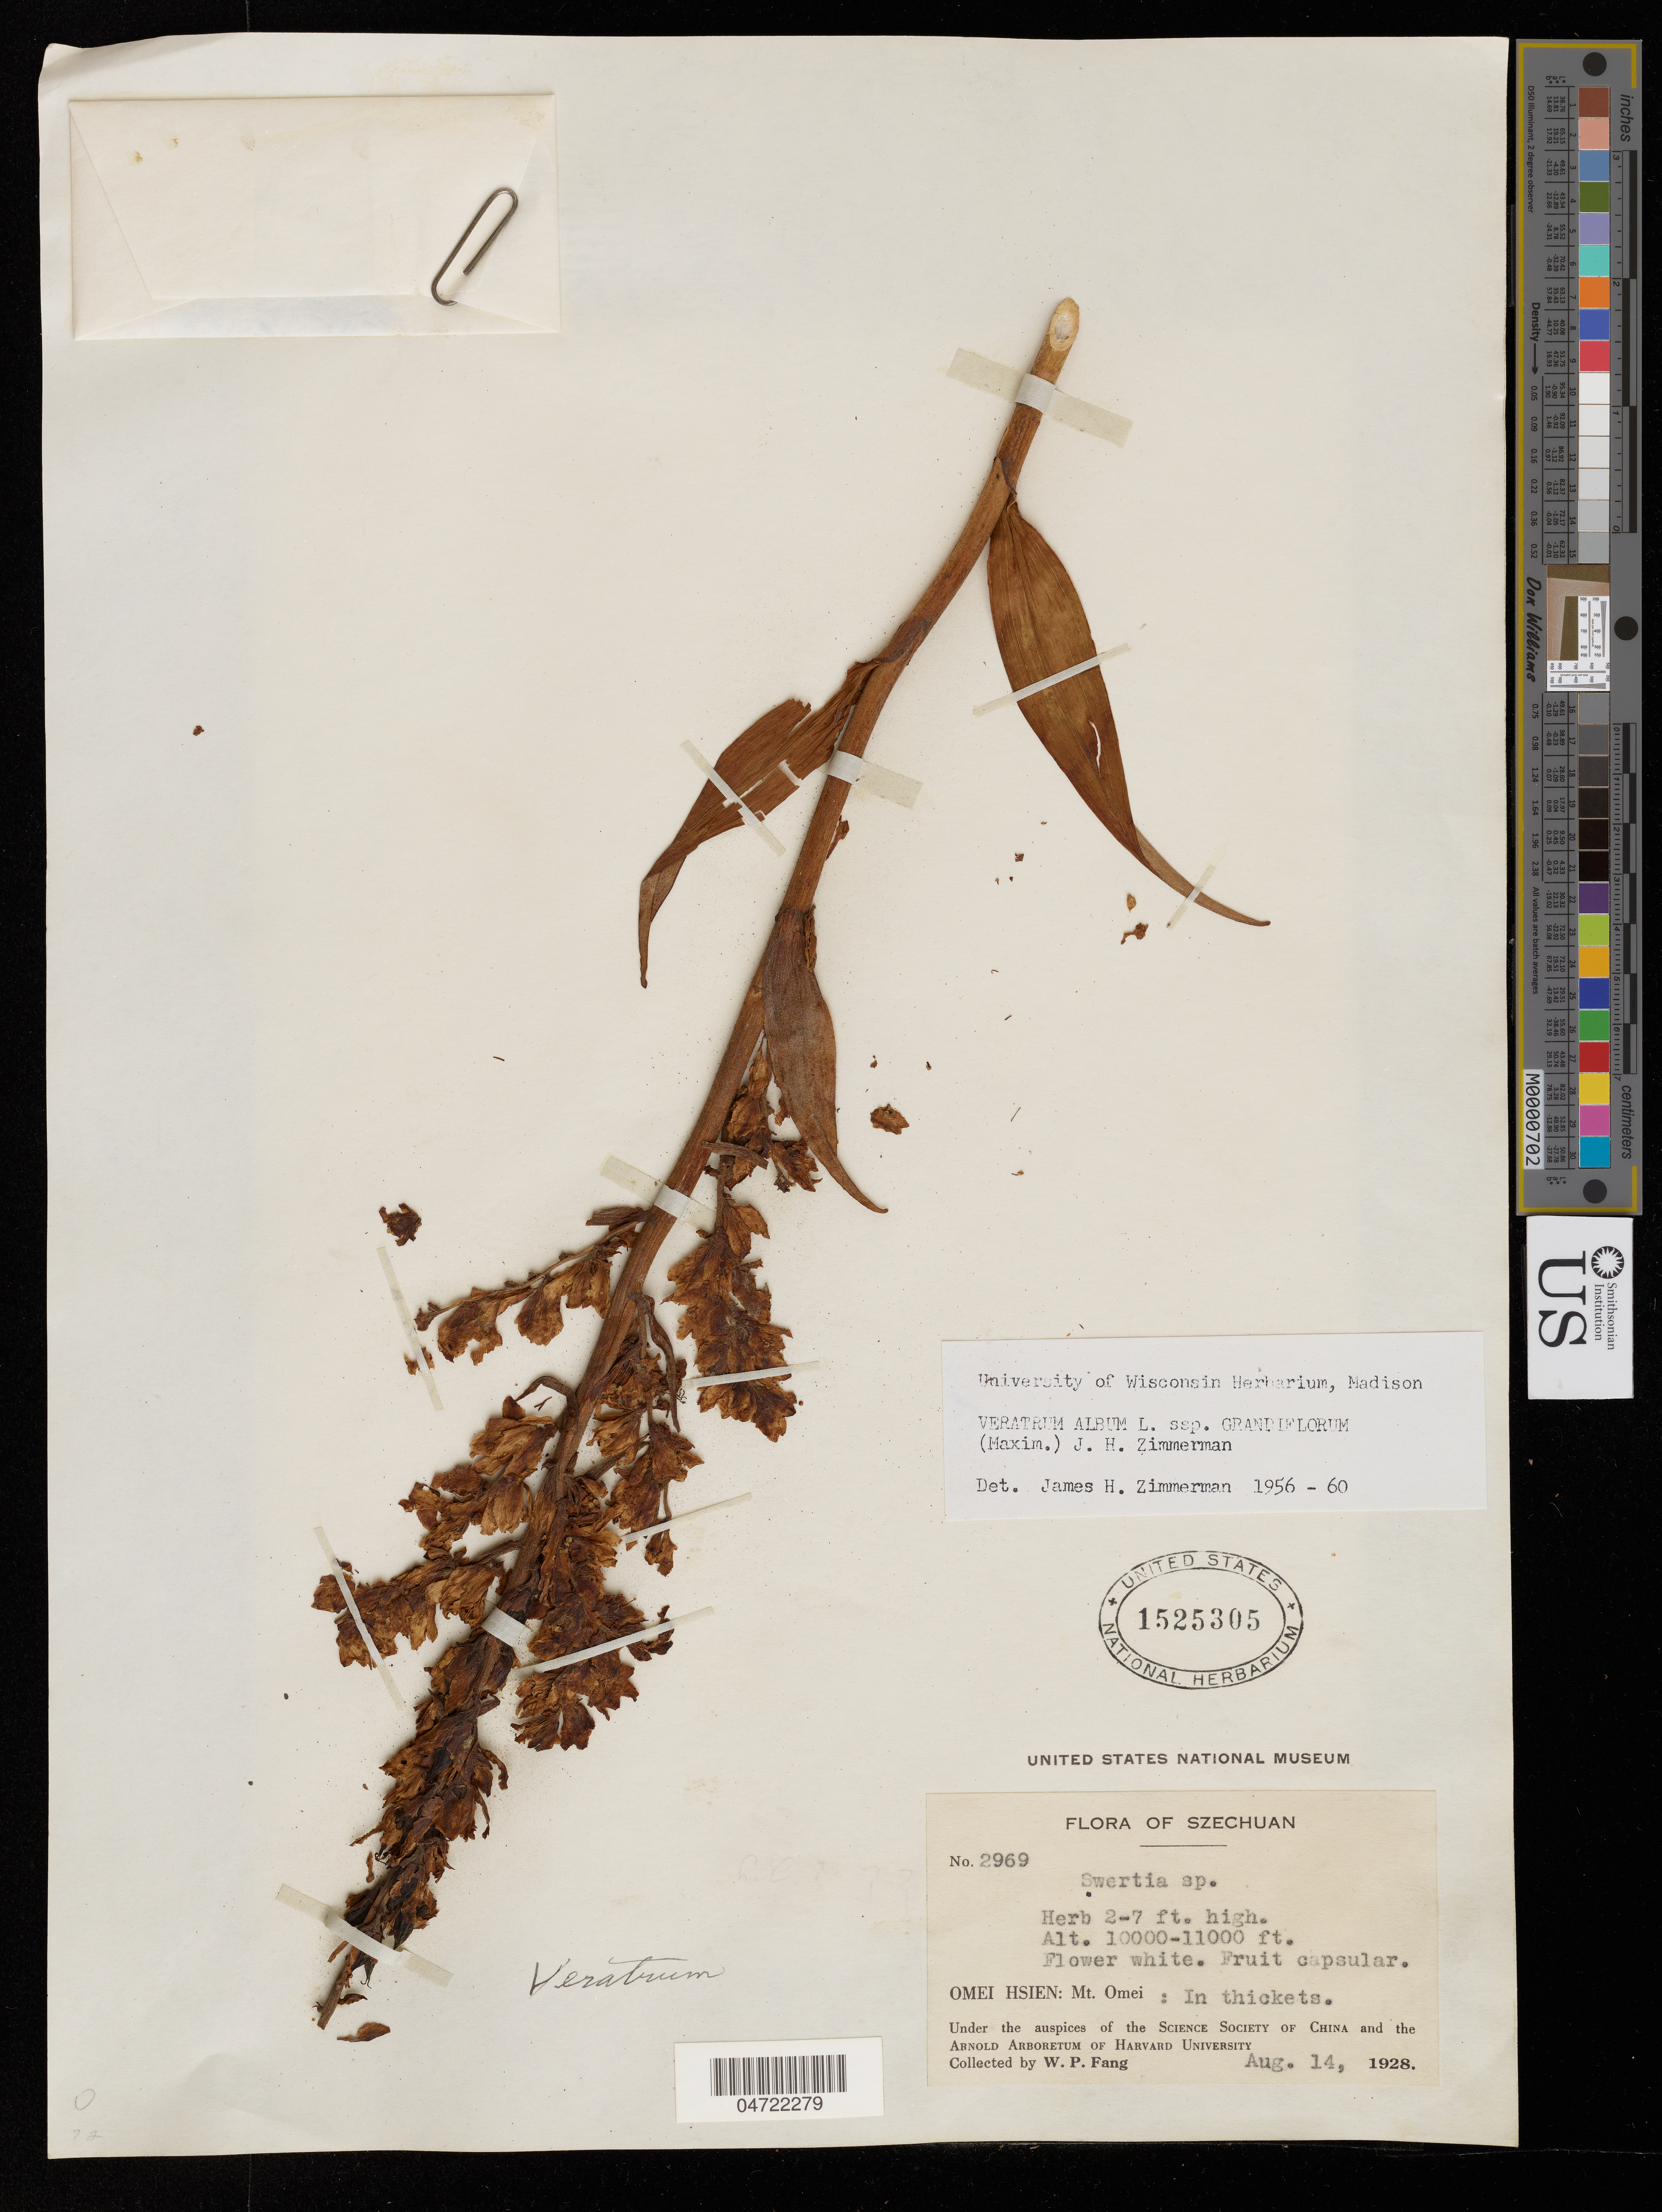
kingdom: Plantae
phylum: Tracheophyta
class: Liliopsida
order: Liliales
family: Melanthiaceae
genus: Veratrum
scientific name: Veratrum album subsp. grandiflorum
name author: Maxim. ex Miq.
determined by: Zimmerman, James Hall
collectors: W. P. Fang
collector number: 2969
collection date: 1928-08-14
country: China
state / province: Sichuan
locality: Szechuan. Omei Hsien: Mt. Omei.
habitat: In thickets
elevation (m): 3048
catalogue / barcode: US 1525305